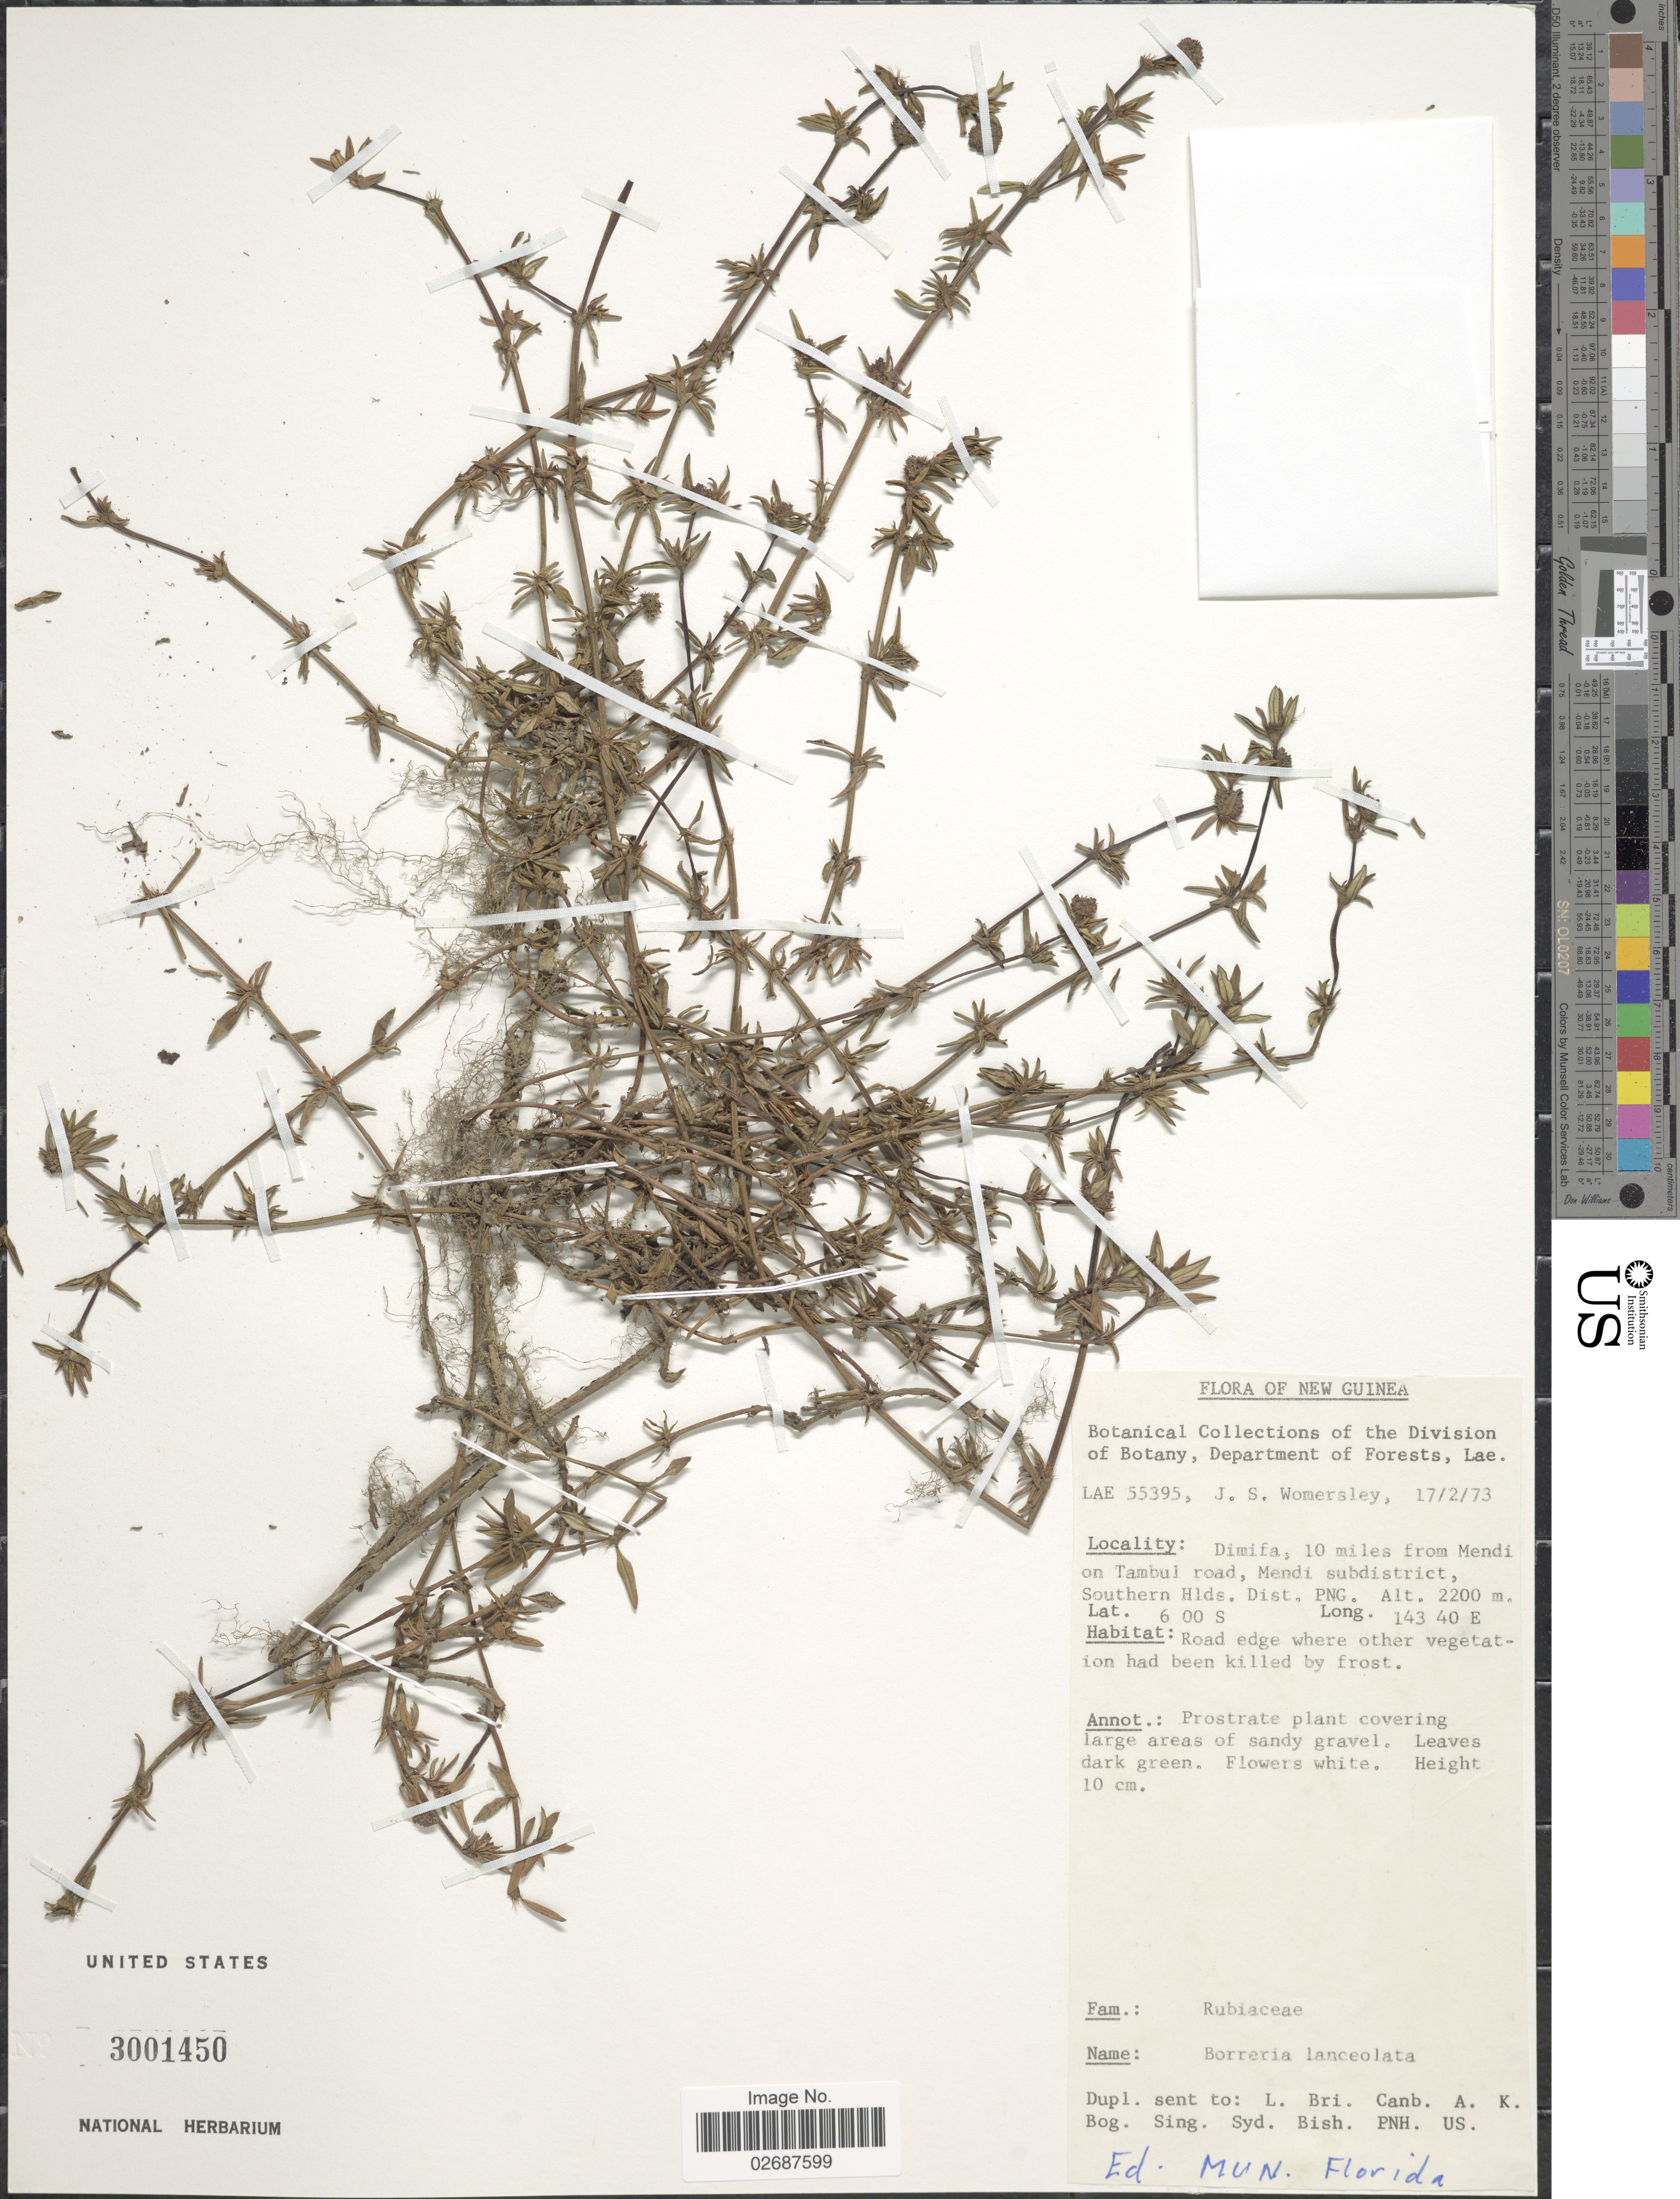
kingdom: Plantae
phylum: Tracheophyta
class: Magnoliopsida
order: Gentianales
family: Rubiaceae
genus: Borreria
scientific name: Borreria lanceolata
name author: Merr. & L.M. Perry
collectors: J. S. Womersley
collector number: LAE 55395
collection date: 1973-02-17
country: Papua New Guinea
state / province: Southern Highlands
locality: New Guinea, Dimifa, 10 miles from Mendi on Tambul road, Mendi Subdistrict, PNG, road edge.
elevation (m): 2200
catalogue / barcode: US 3001450